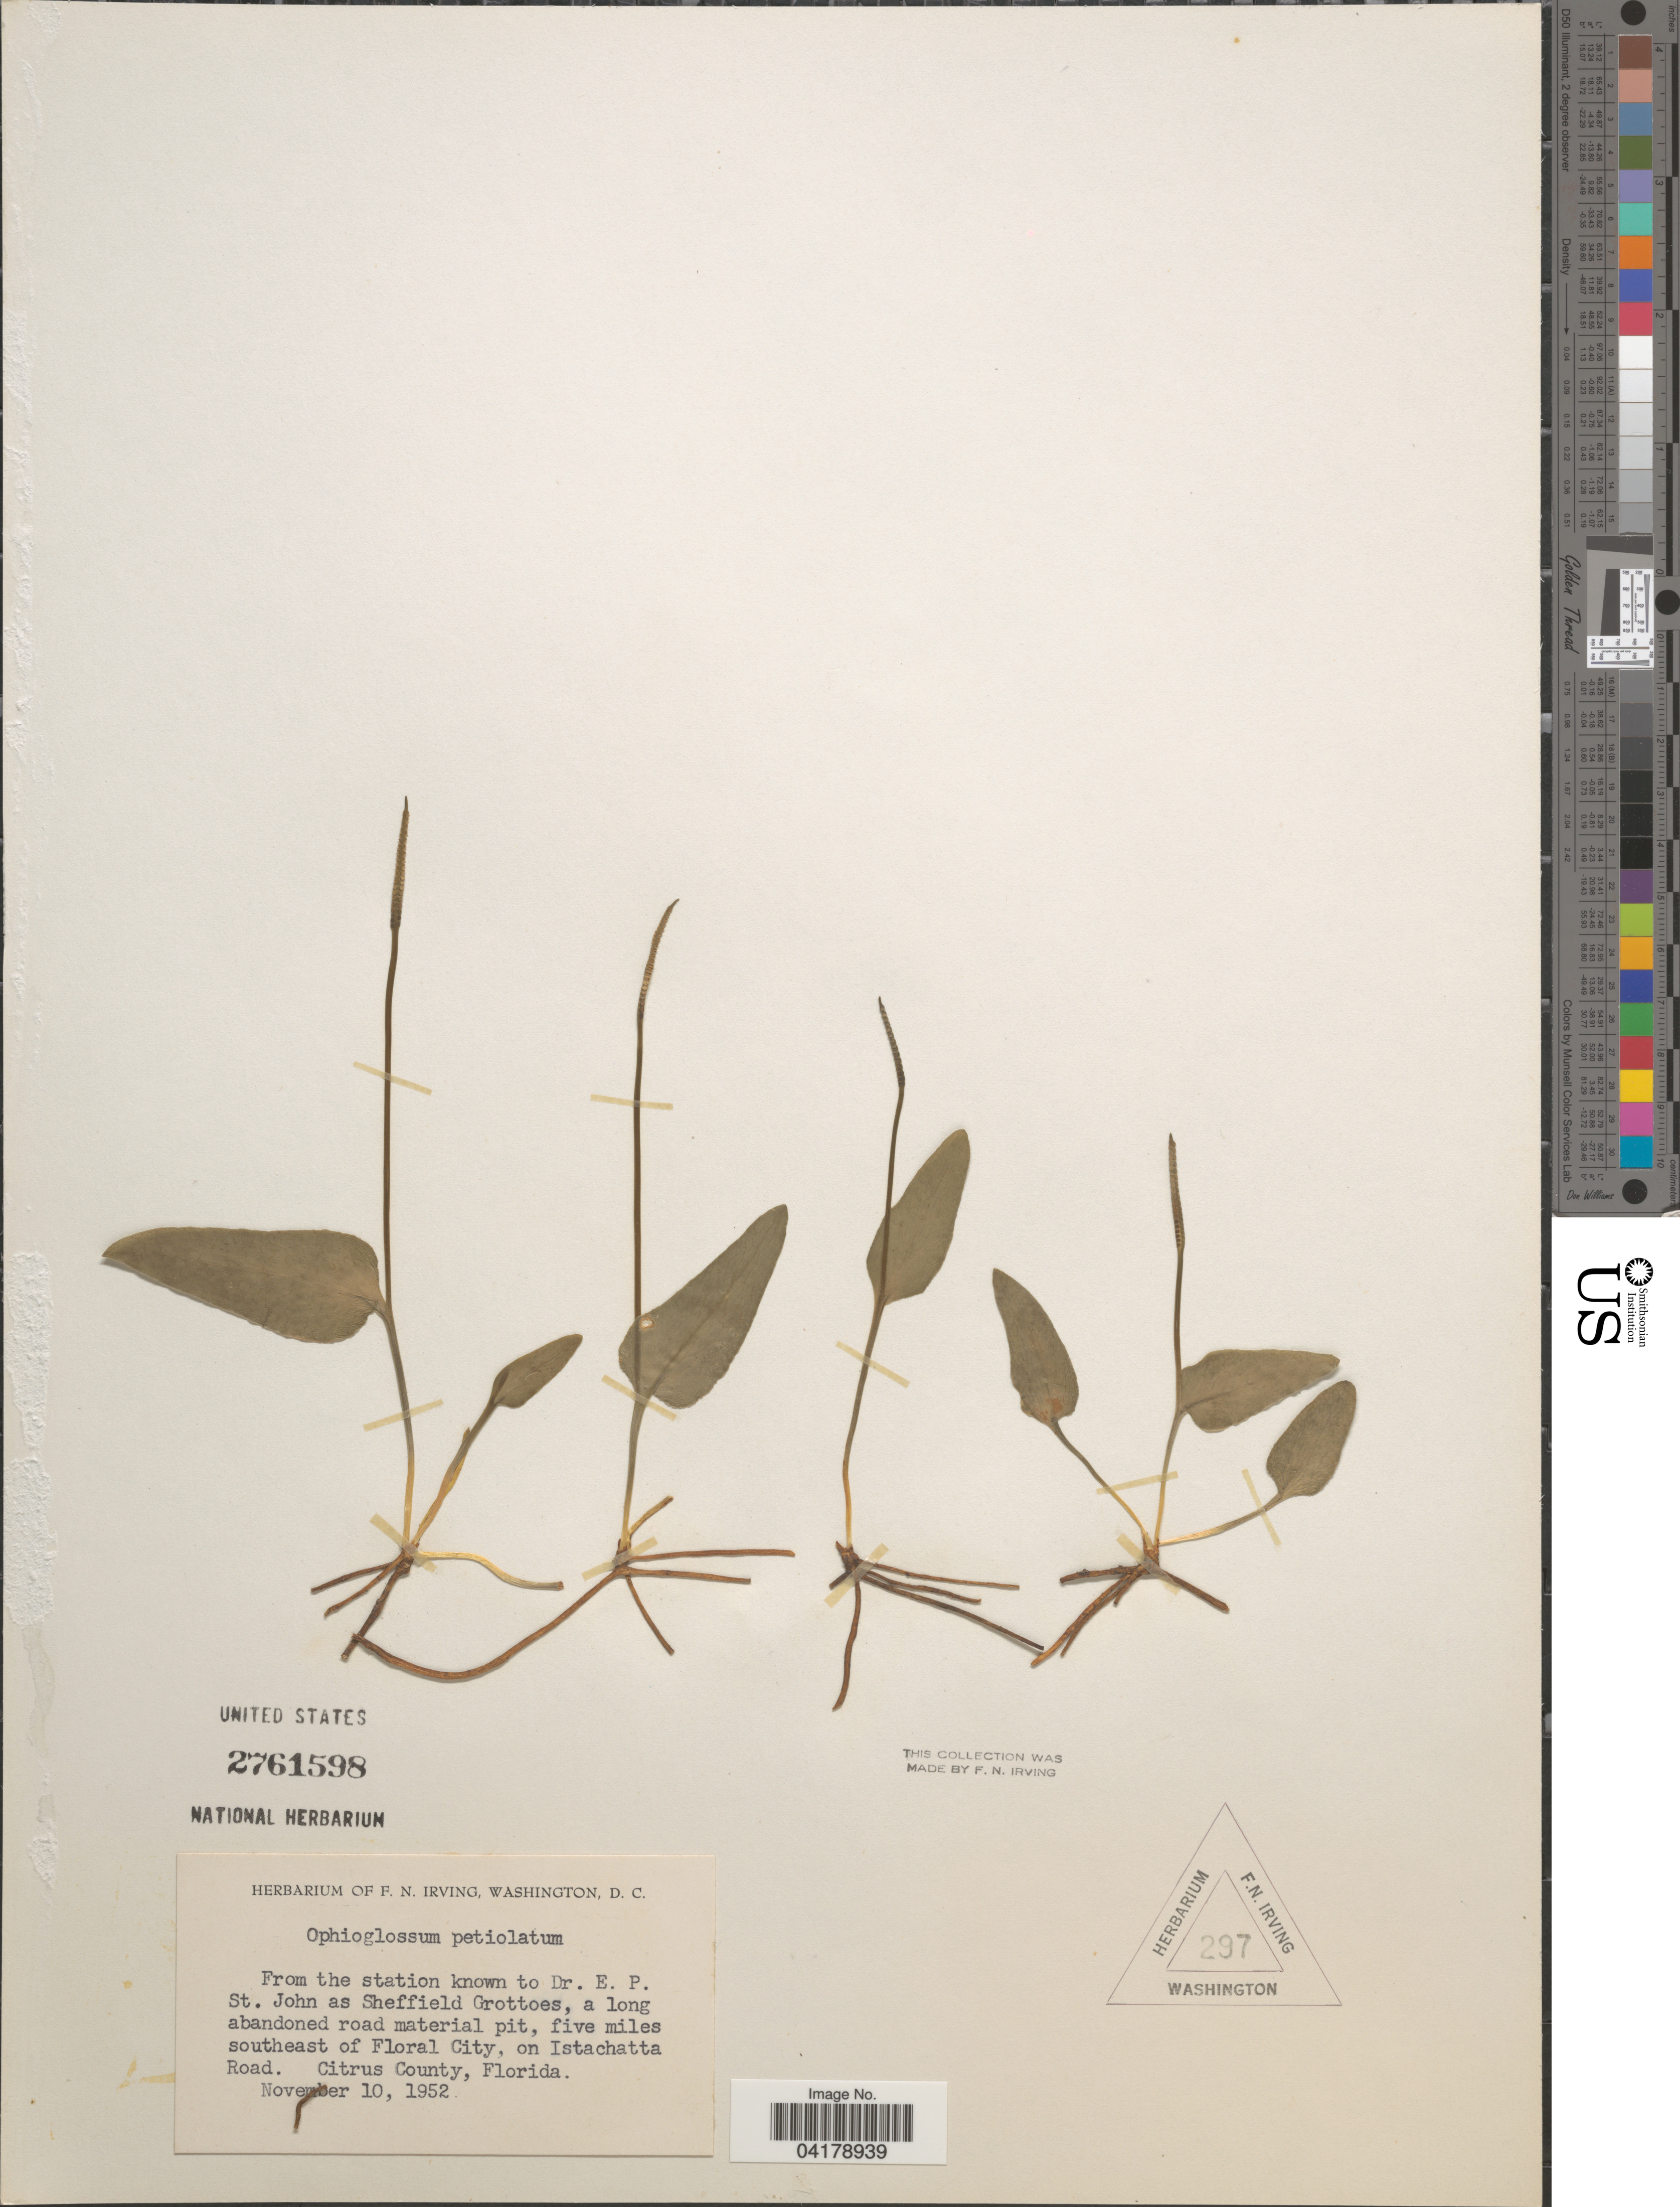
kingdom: Plantae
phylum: Tracheophyta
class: Polypodiopsida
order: Ophioglossales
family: Ophioglossaceae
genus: Ophioglossum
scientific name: Ophioglossum petiolatum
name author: Hook.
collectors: ex herb. F.N. Irving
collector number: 297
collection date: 1952-11-10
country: United States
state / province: Florida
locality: From the station known to Dr. E. P. St. John as Sheffield Grottoes, a long abandoned road material pit, five miles southeast of Floral City, on Istachatta Road. Citrus County.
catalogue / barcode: US 2761598